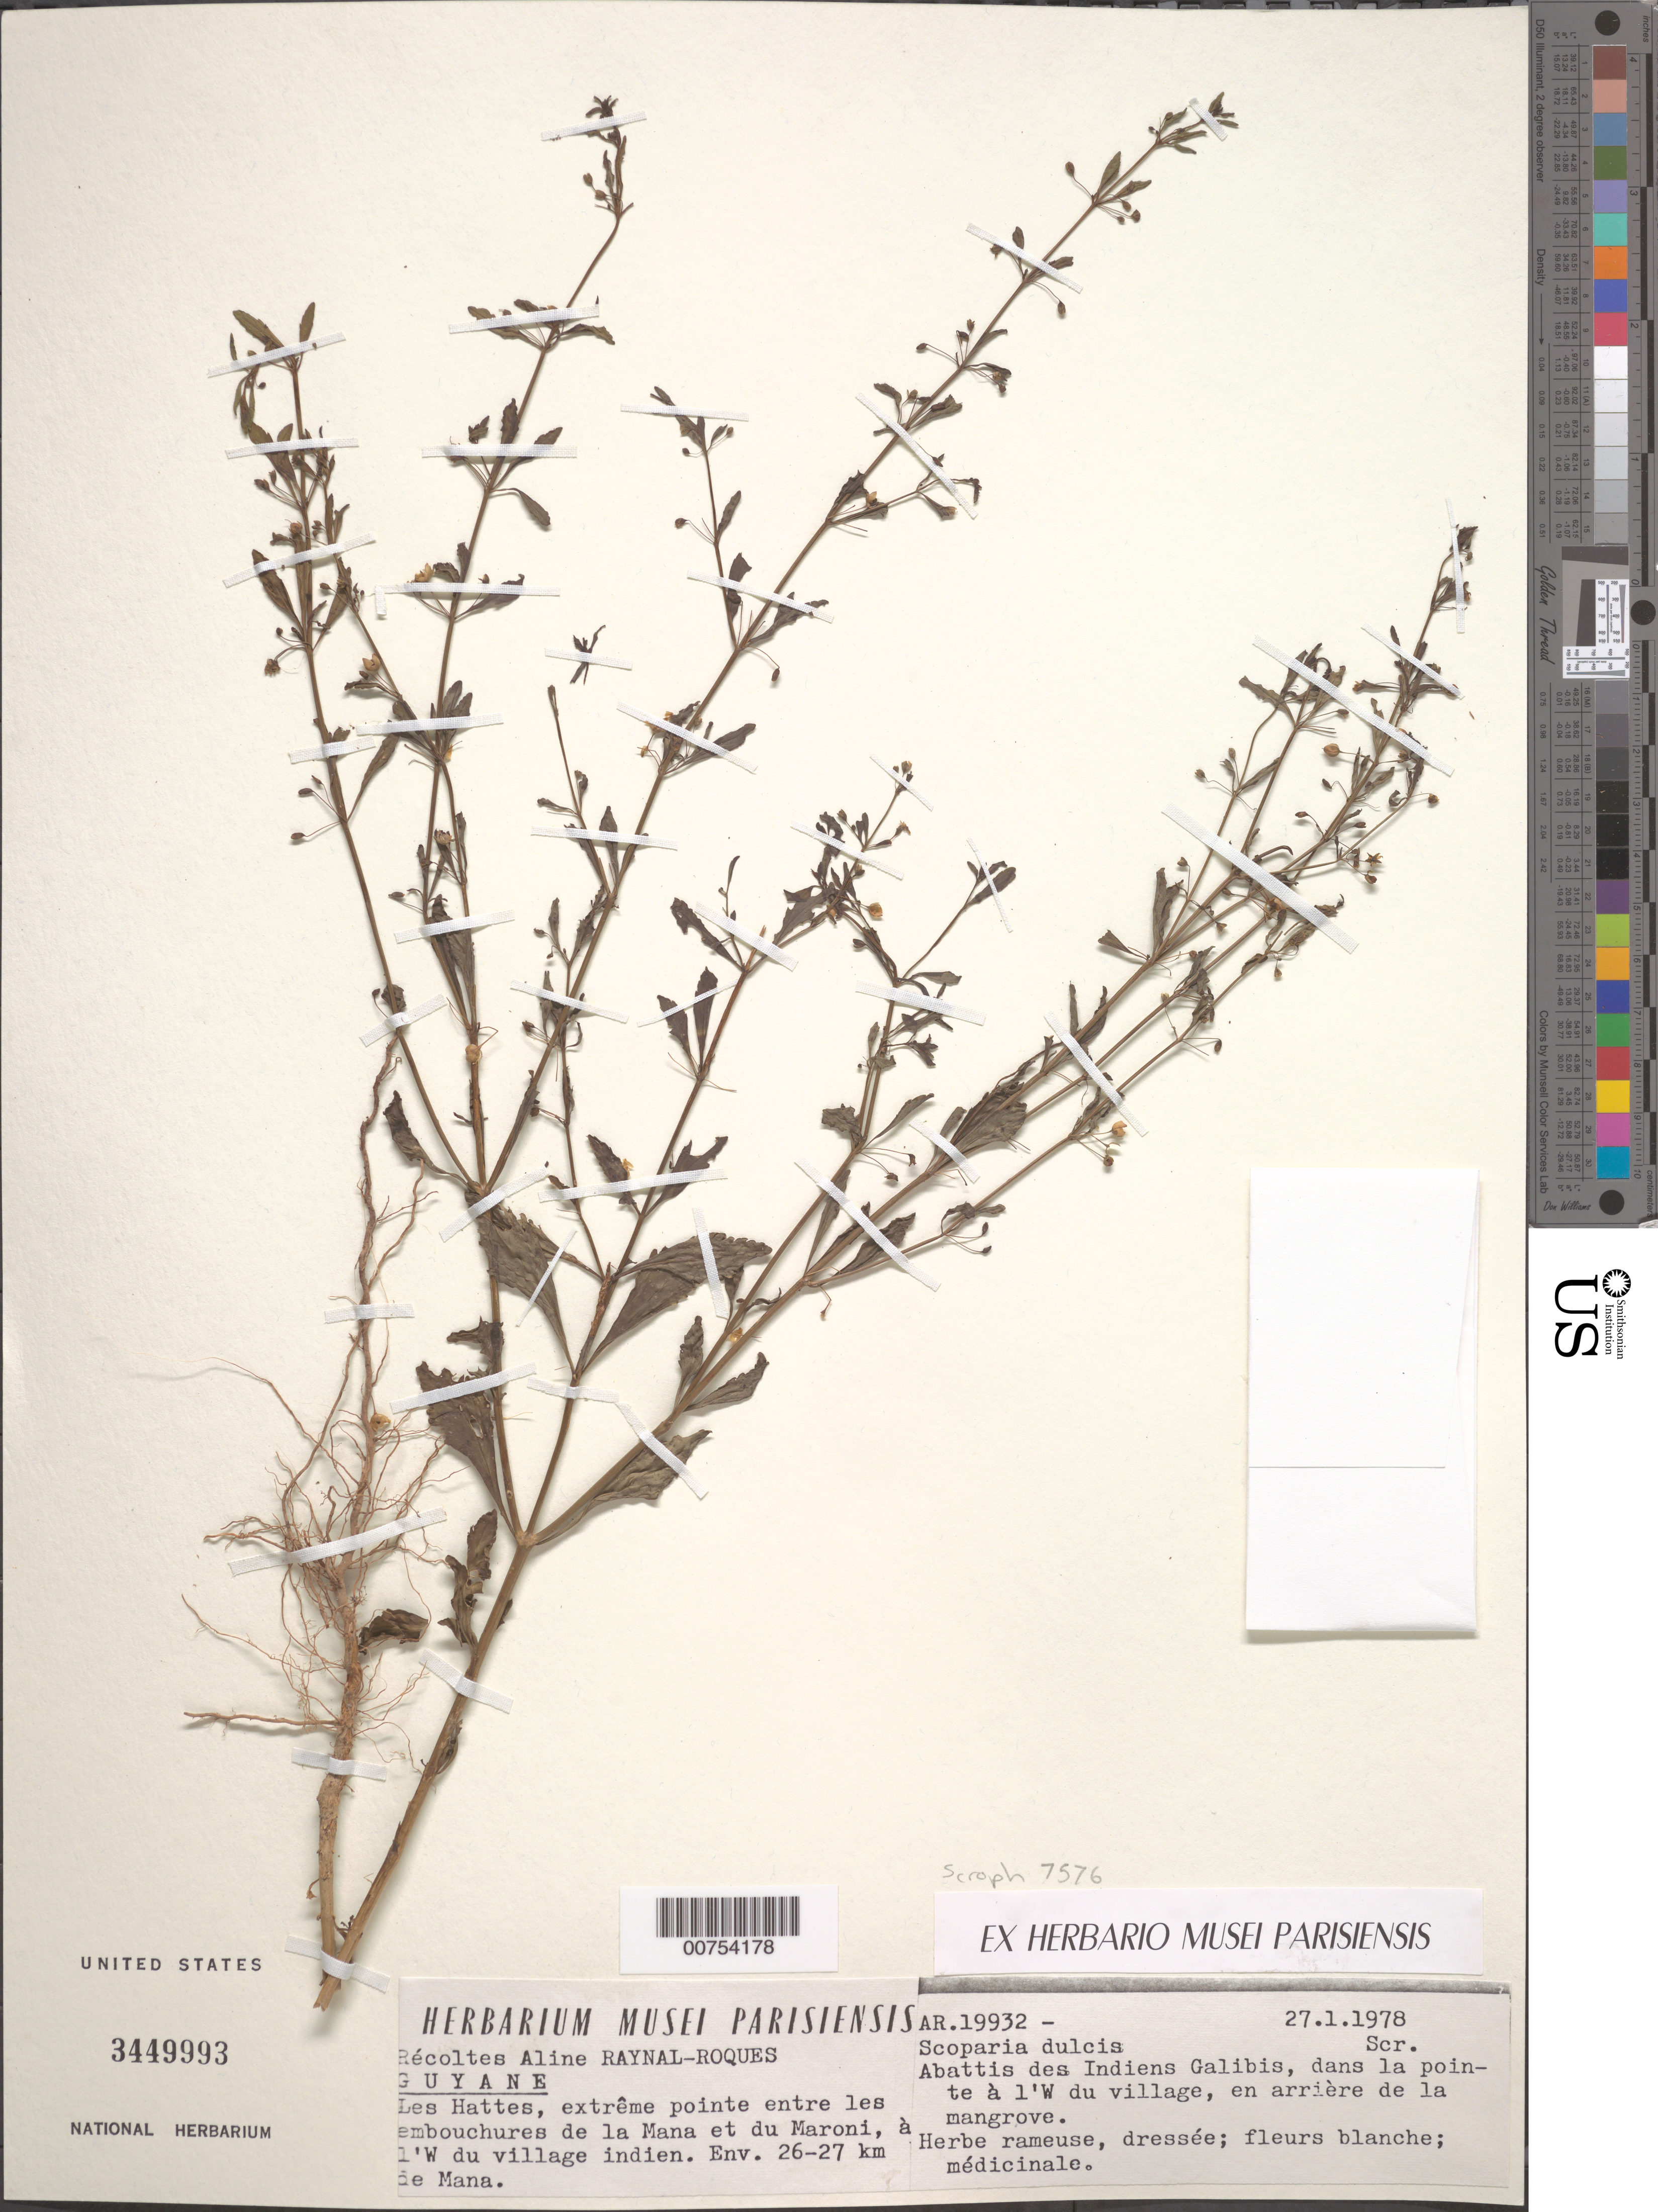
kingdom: Plantae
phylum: Tracheophyta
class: Magnoliopsida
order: Lamiales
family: Plantaginaceae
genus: Scoparia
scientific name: Scoparia dulcis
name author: L.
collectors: A. M. Raynal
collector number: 19932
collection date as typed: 27-Jan-78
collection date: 1978-01-27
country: French Guiana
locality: Les Hattes, env. 26-27 km de Mana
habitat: Abattis des Indiens Galibis, dans la pointe a l'W du village, en arriere de la mangrove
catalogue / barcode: US 3449993